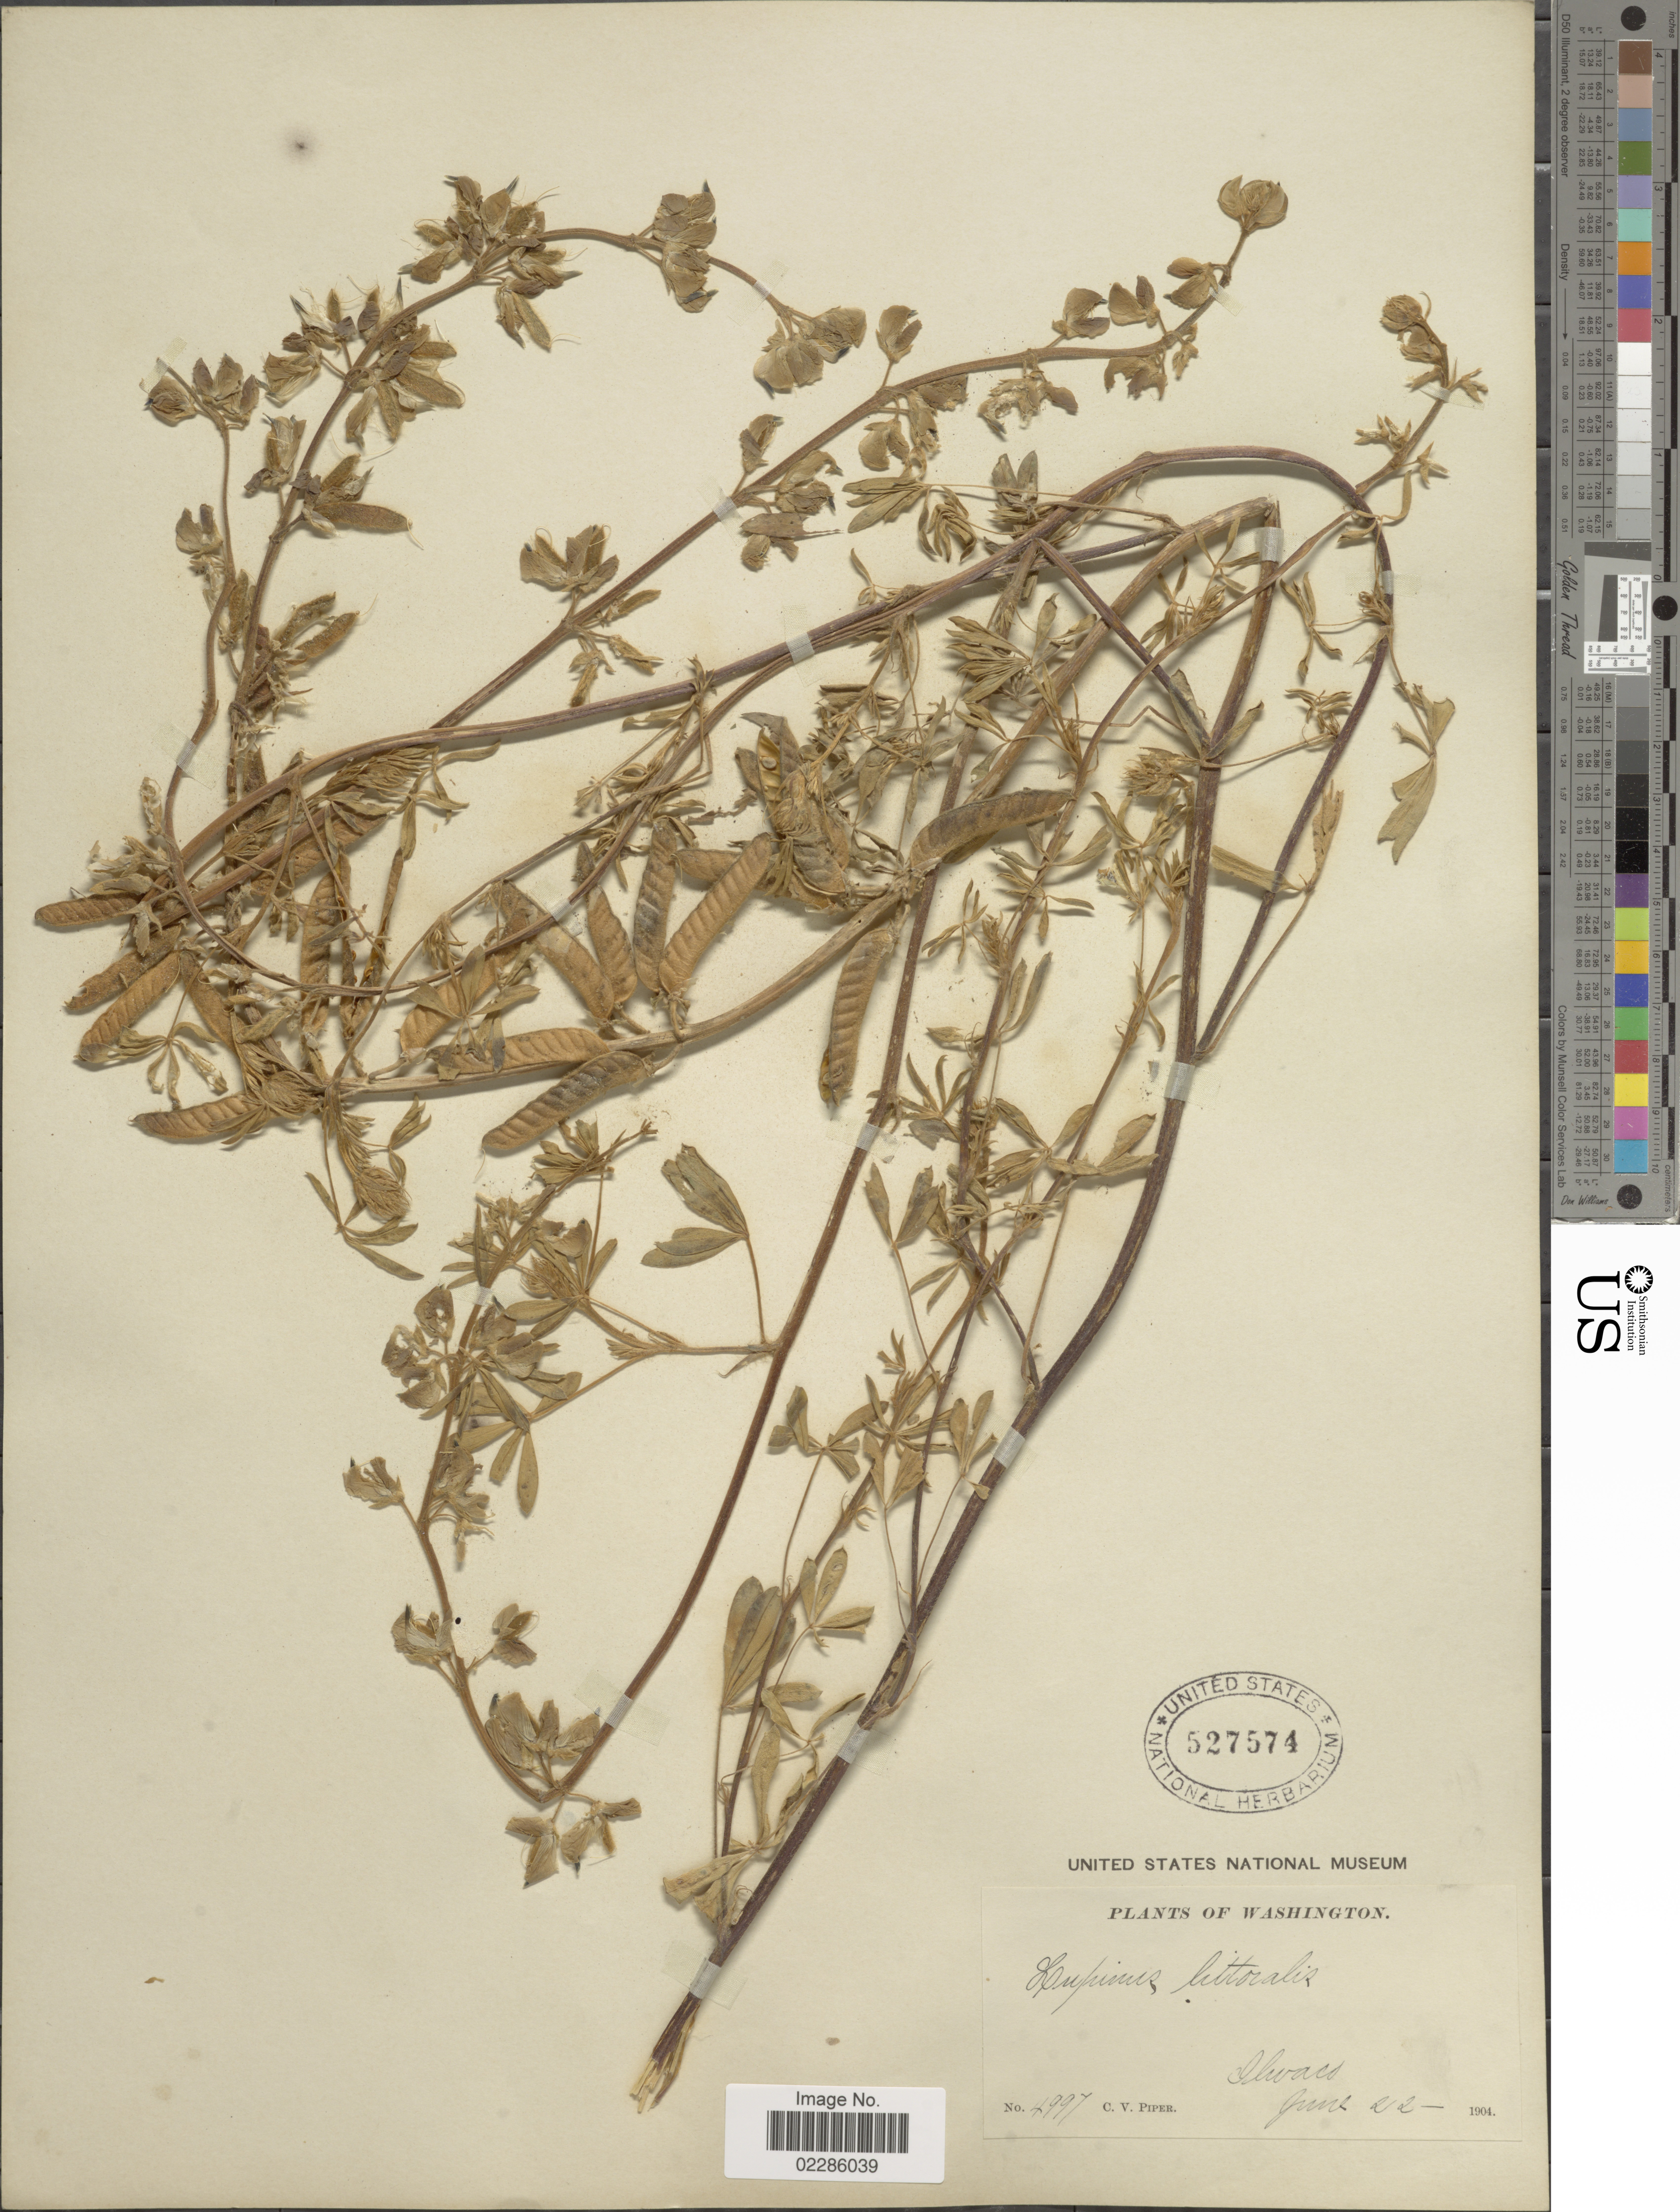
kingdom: Plantae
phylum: Tracheophyta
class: Magnoliopsida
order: Fabales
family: Fabaceae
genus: Lupinus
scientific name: Lupinus littoralis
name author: Douglas ex Lindl.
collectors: C. V. Piper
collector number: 4997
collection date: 1904-06-22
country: United States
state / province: Washington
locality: Ilvaco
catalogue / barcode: US 527574